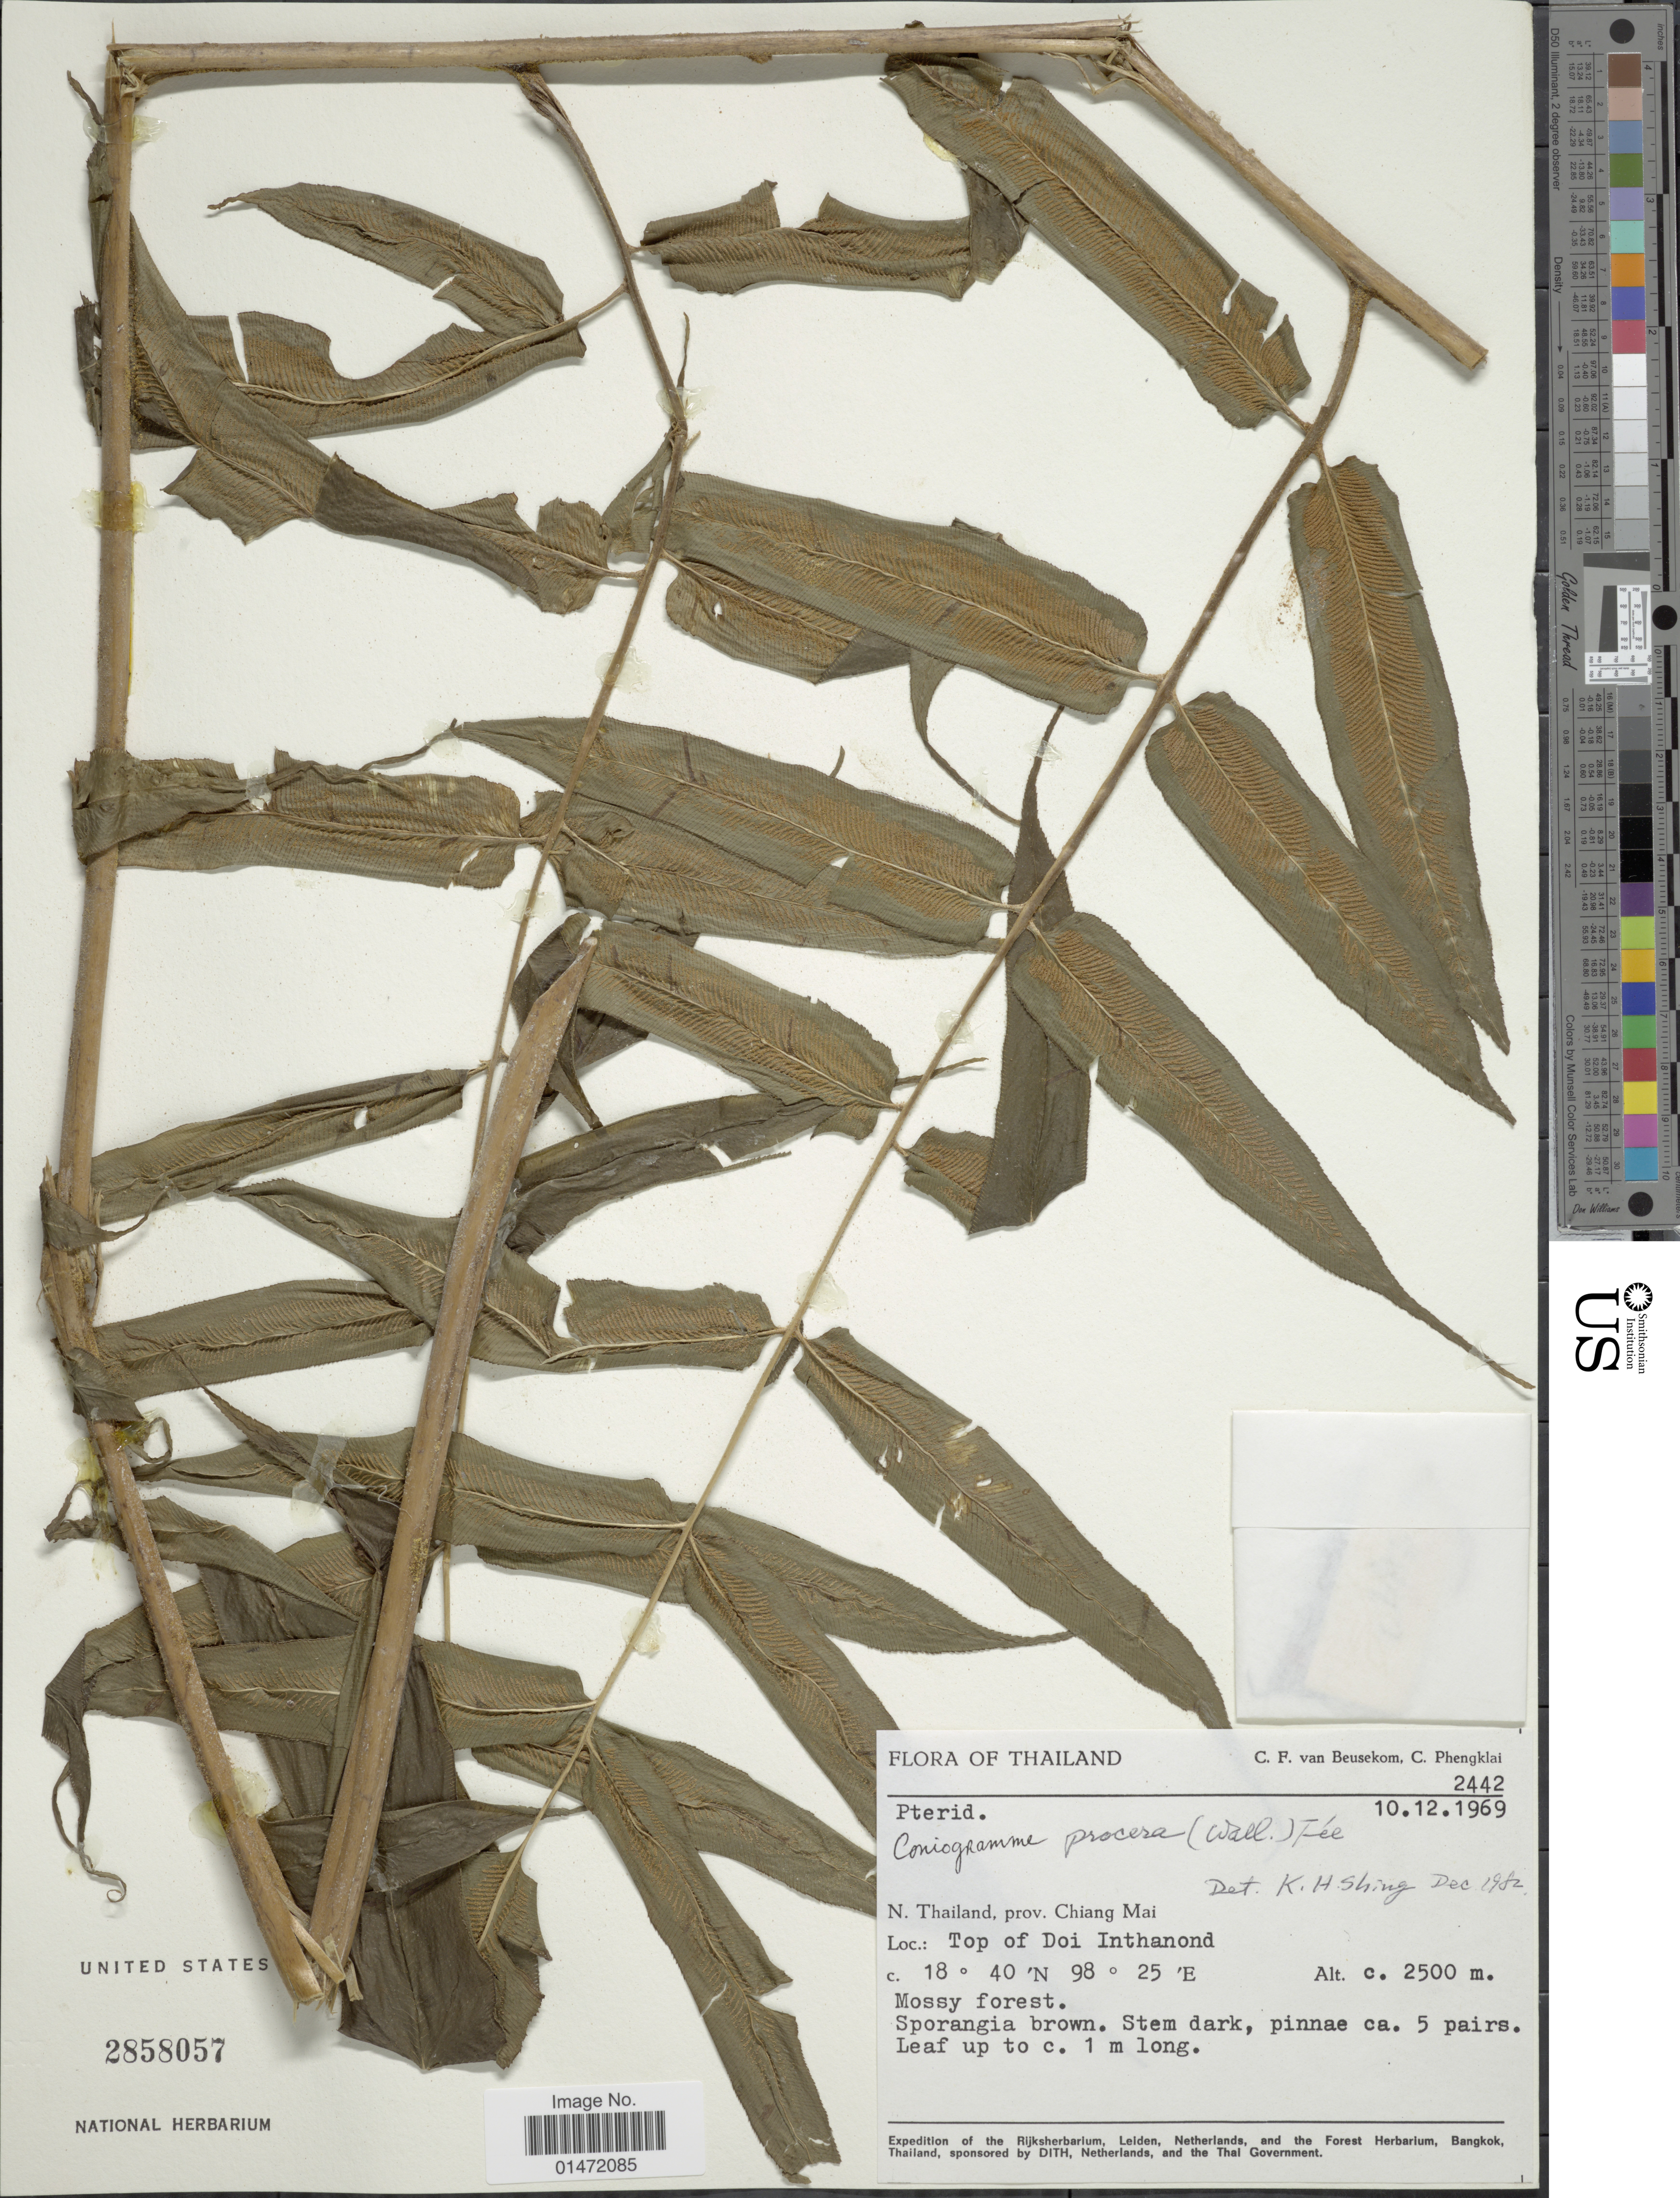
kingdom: Plantae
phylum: Tracheophyta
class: Polypodiopsida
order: Polypodiales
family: Pteridaceae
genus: Coniogramme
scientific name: Coniogramme procera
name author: (Wall.) Fée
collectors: C. F. Beusekom & C. Phengklai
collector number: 2442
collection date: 1969-12-10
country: Thailand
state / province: Chiang Mai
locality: Top of Doi Inthanond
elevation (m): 2500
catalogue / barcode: US 2858057